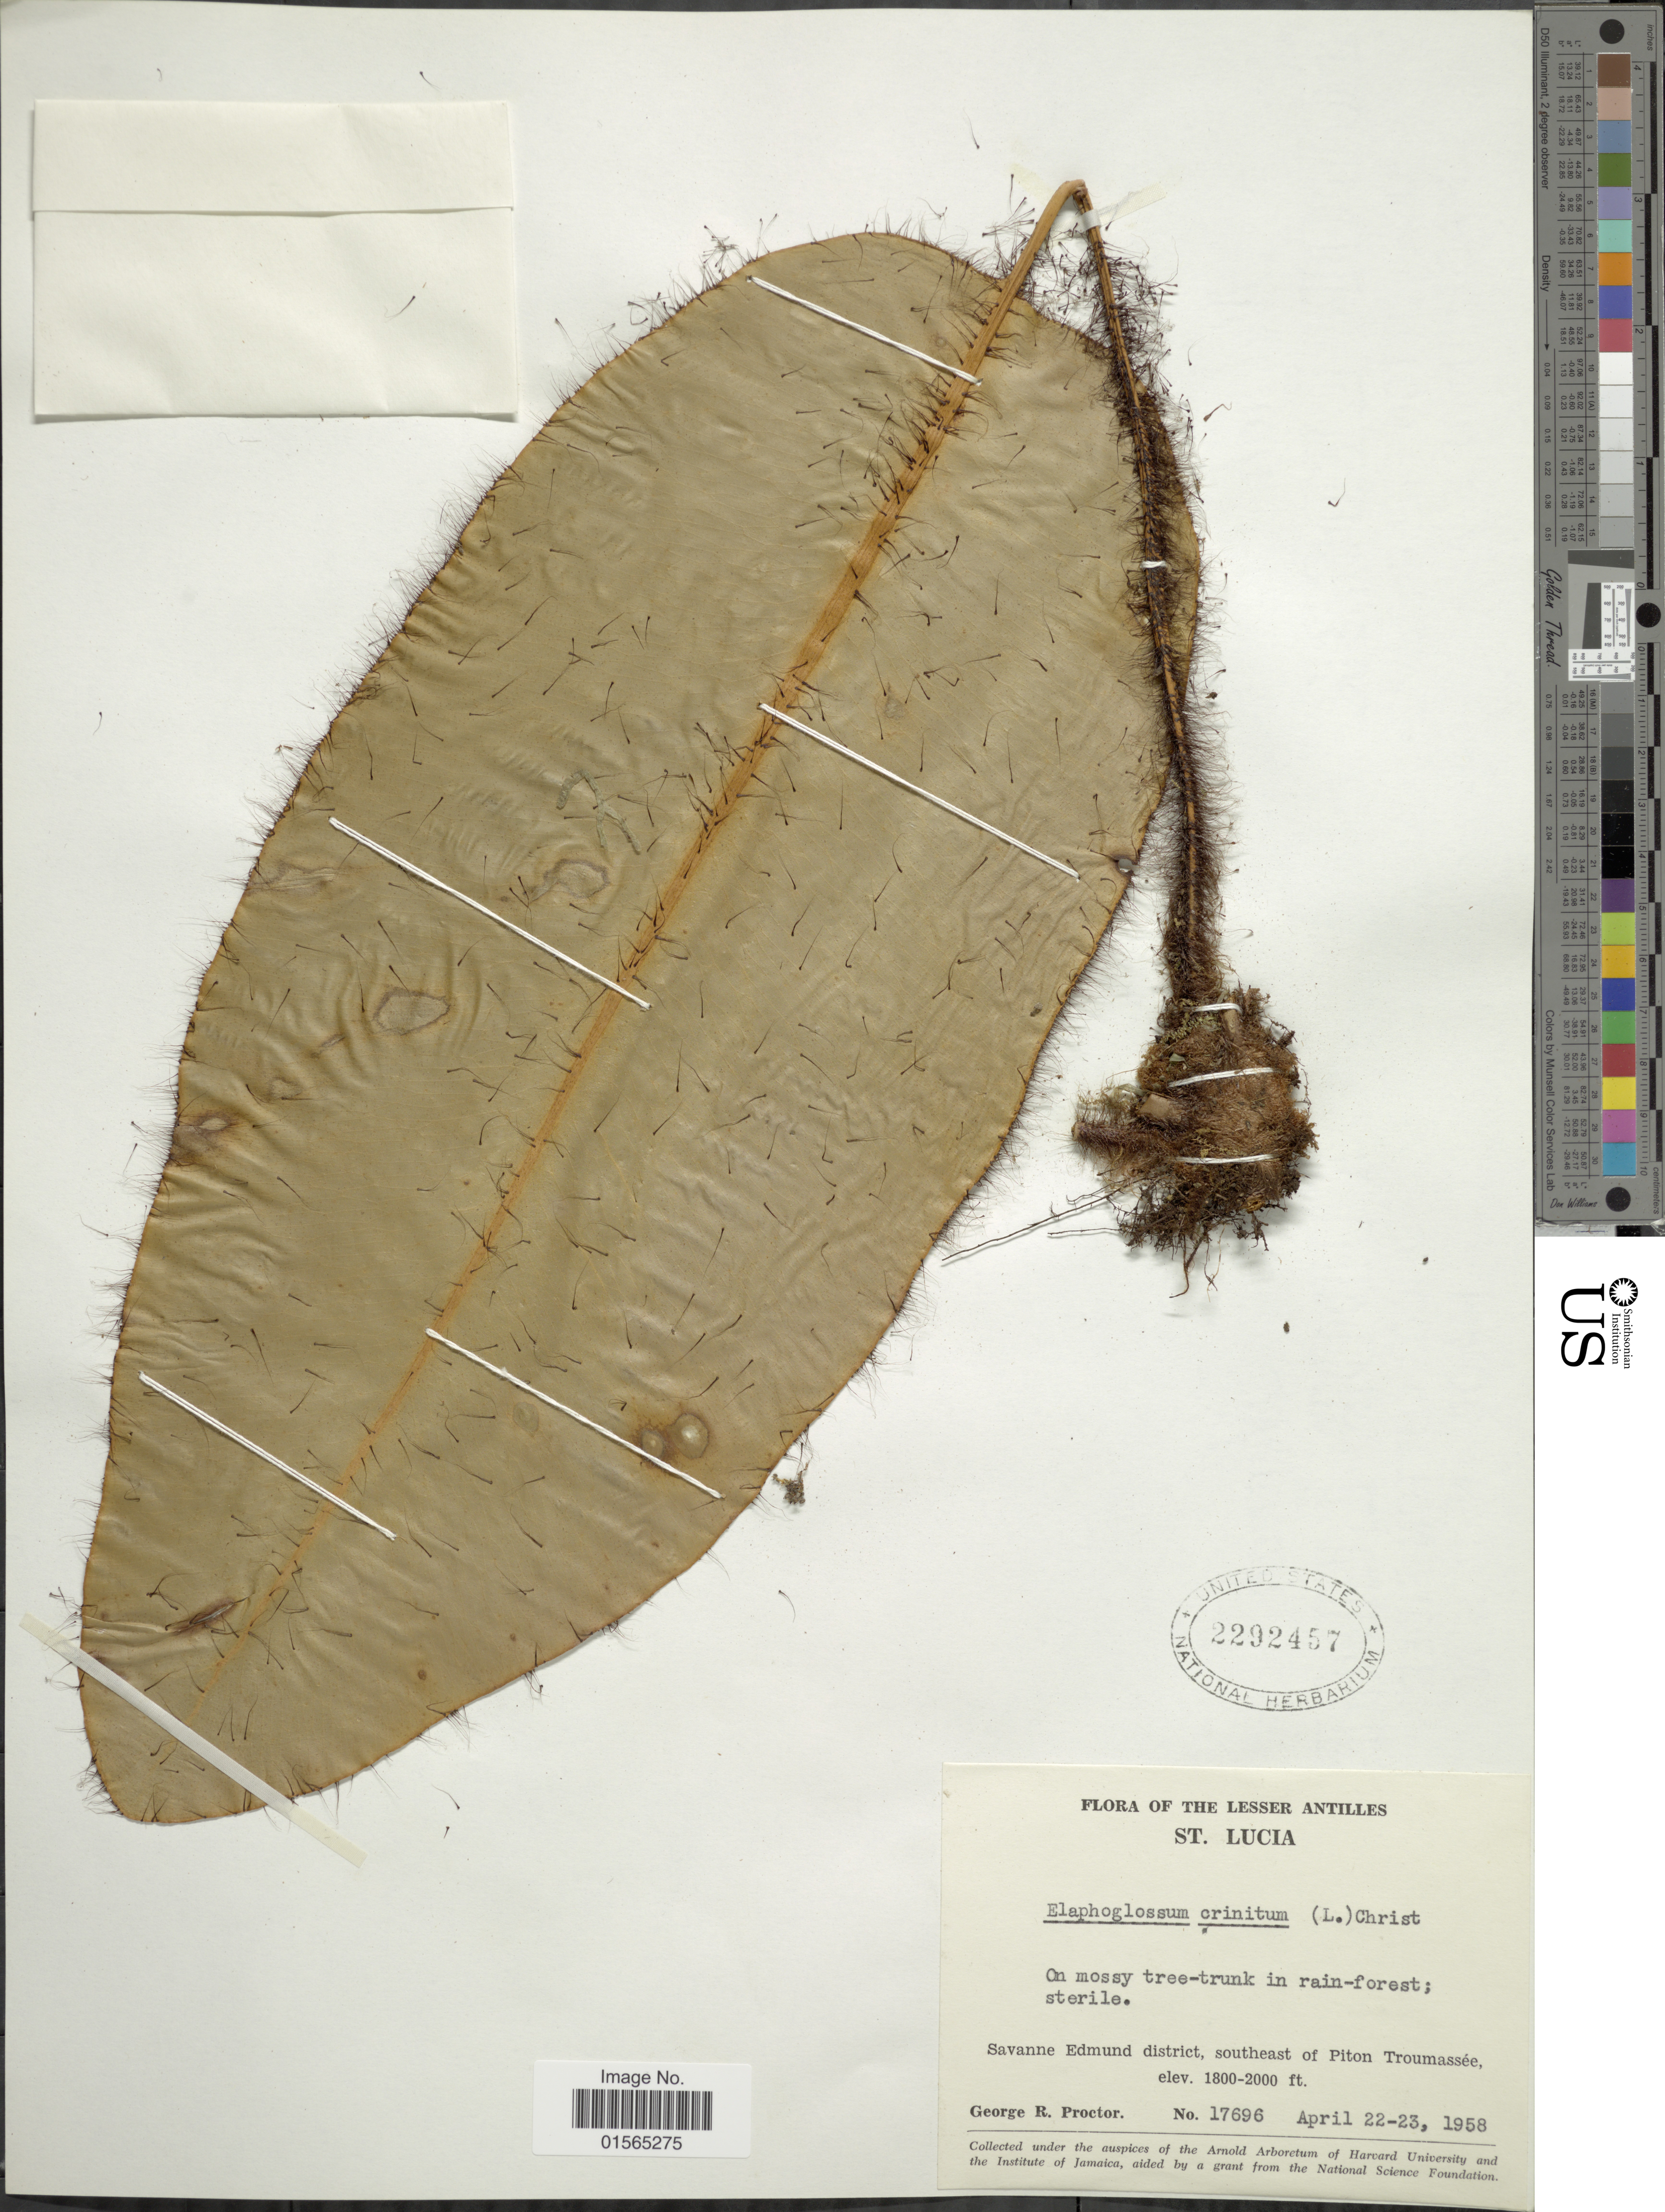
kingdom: Plantae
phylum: Tracheophyta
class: Polypodiopsida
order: Polypodiales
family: Dryopteridaceae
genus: Elaphoglossum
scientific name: Elaphoglossum crinitum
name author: (L.) Christ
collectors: G. R. Proctor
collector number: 17696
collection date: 1958-04-22/1958-04-23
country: St. Lucia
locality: The Lesser Antilles,Savanne Edmund District, southeast of Piton Troumassee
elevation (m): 549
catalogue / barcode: US 2292457